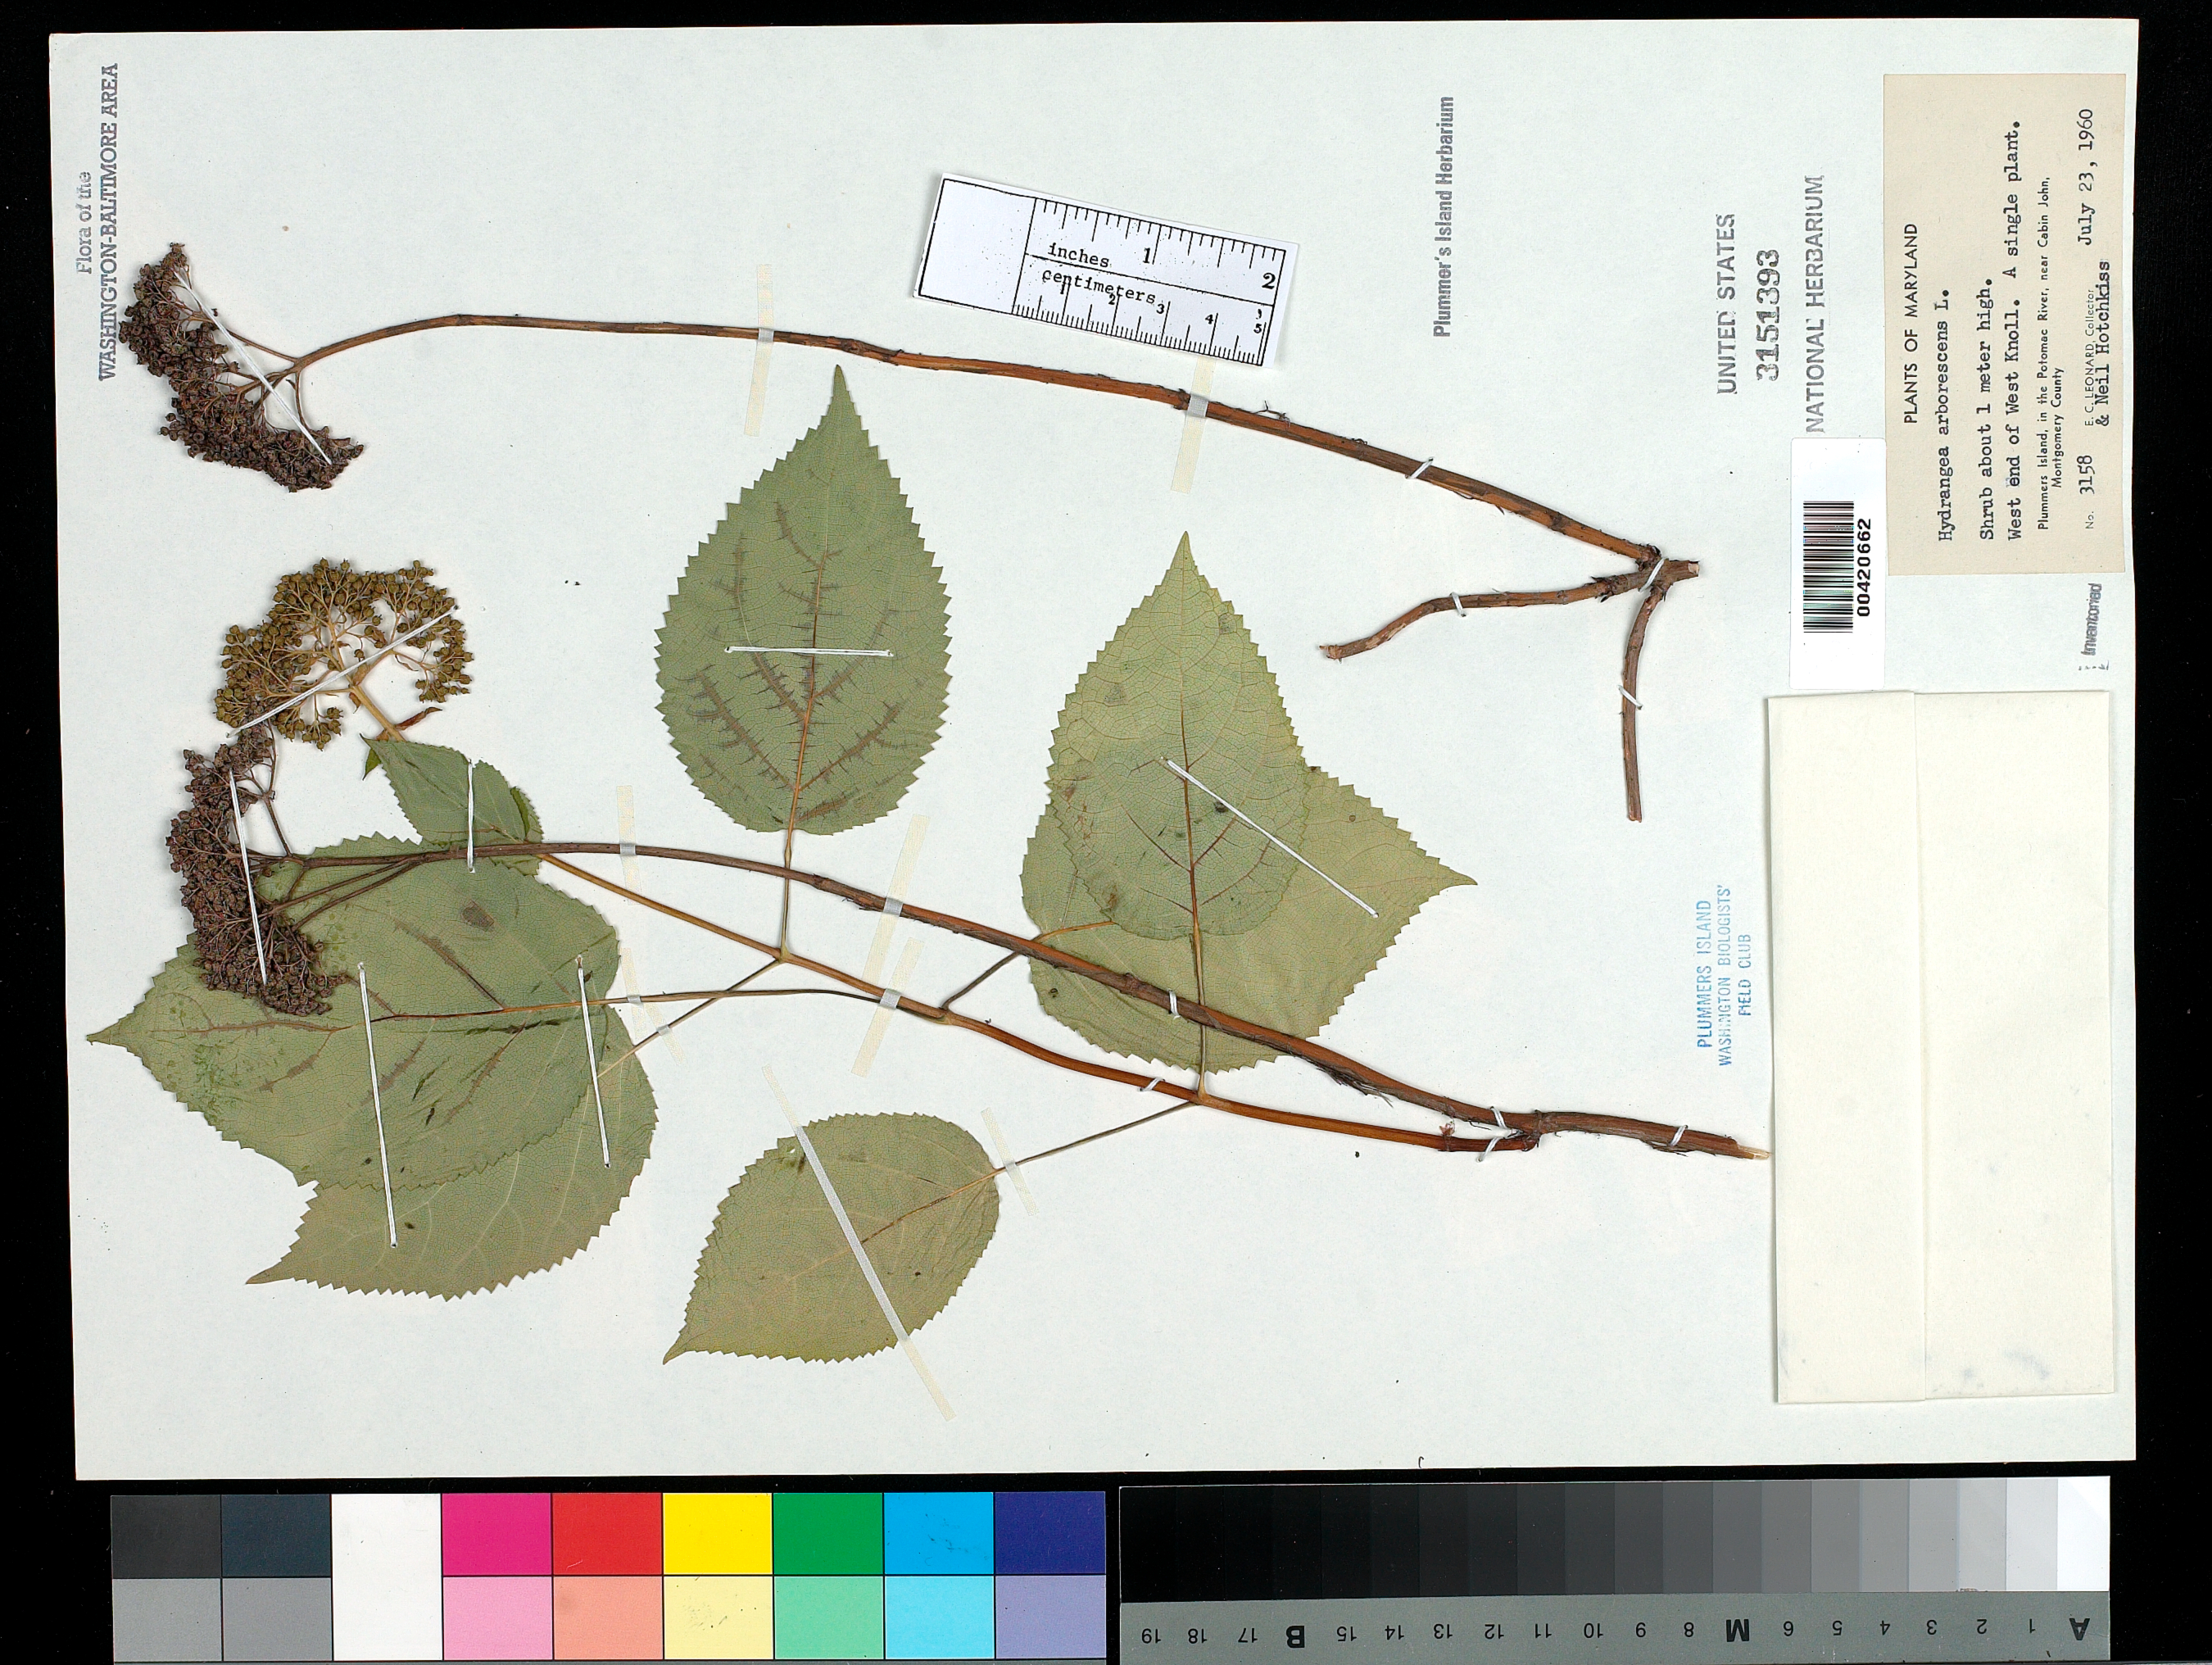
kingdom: Plantae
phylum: Tracheophyta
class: Magnoliopsida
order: Cornales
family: Hydrangeaceae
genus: Hydrangea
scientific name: Hydrangea arborescens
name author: L.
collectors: E. C. Leonard & N. Hotchkiss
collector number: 3158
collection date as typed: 23 Jul 1960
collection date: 1960-07-23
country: United States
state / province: Maryland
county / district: Montgomery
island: Plummers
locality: Plummer's Island; west end of west knoll C. & O. Canal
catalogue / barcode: US 3151393